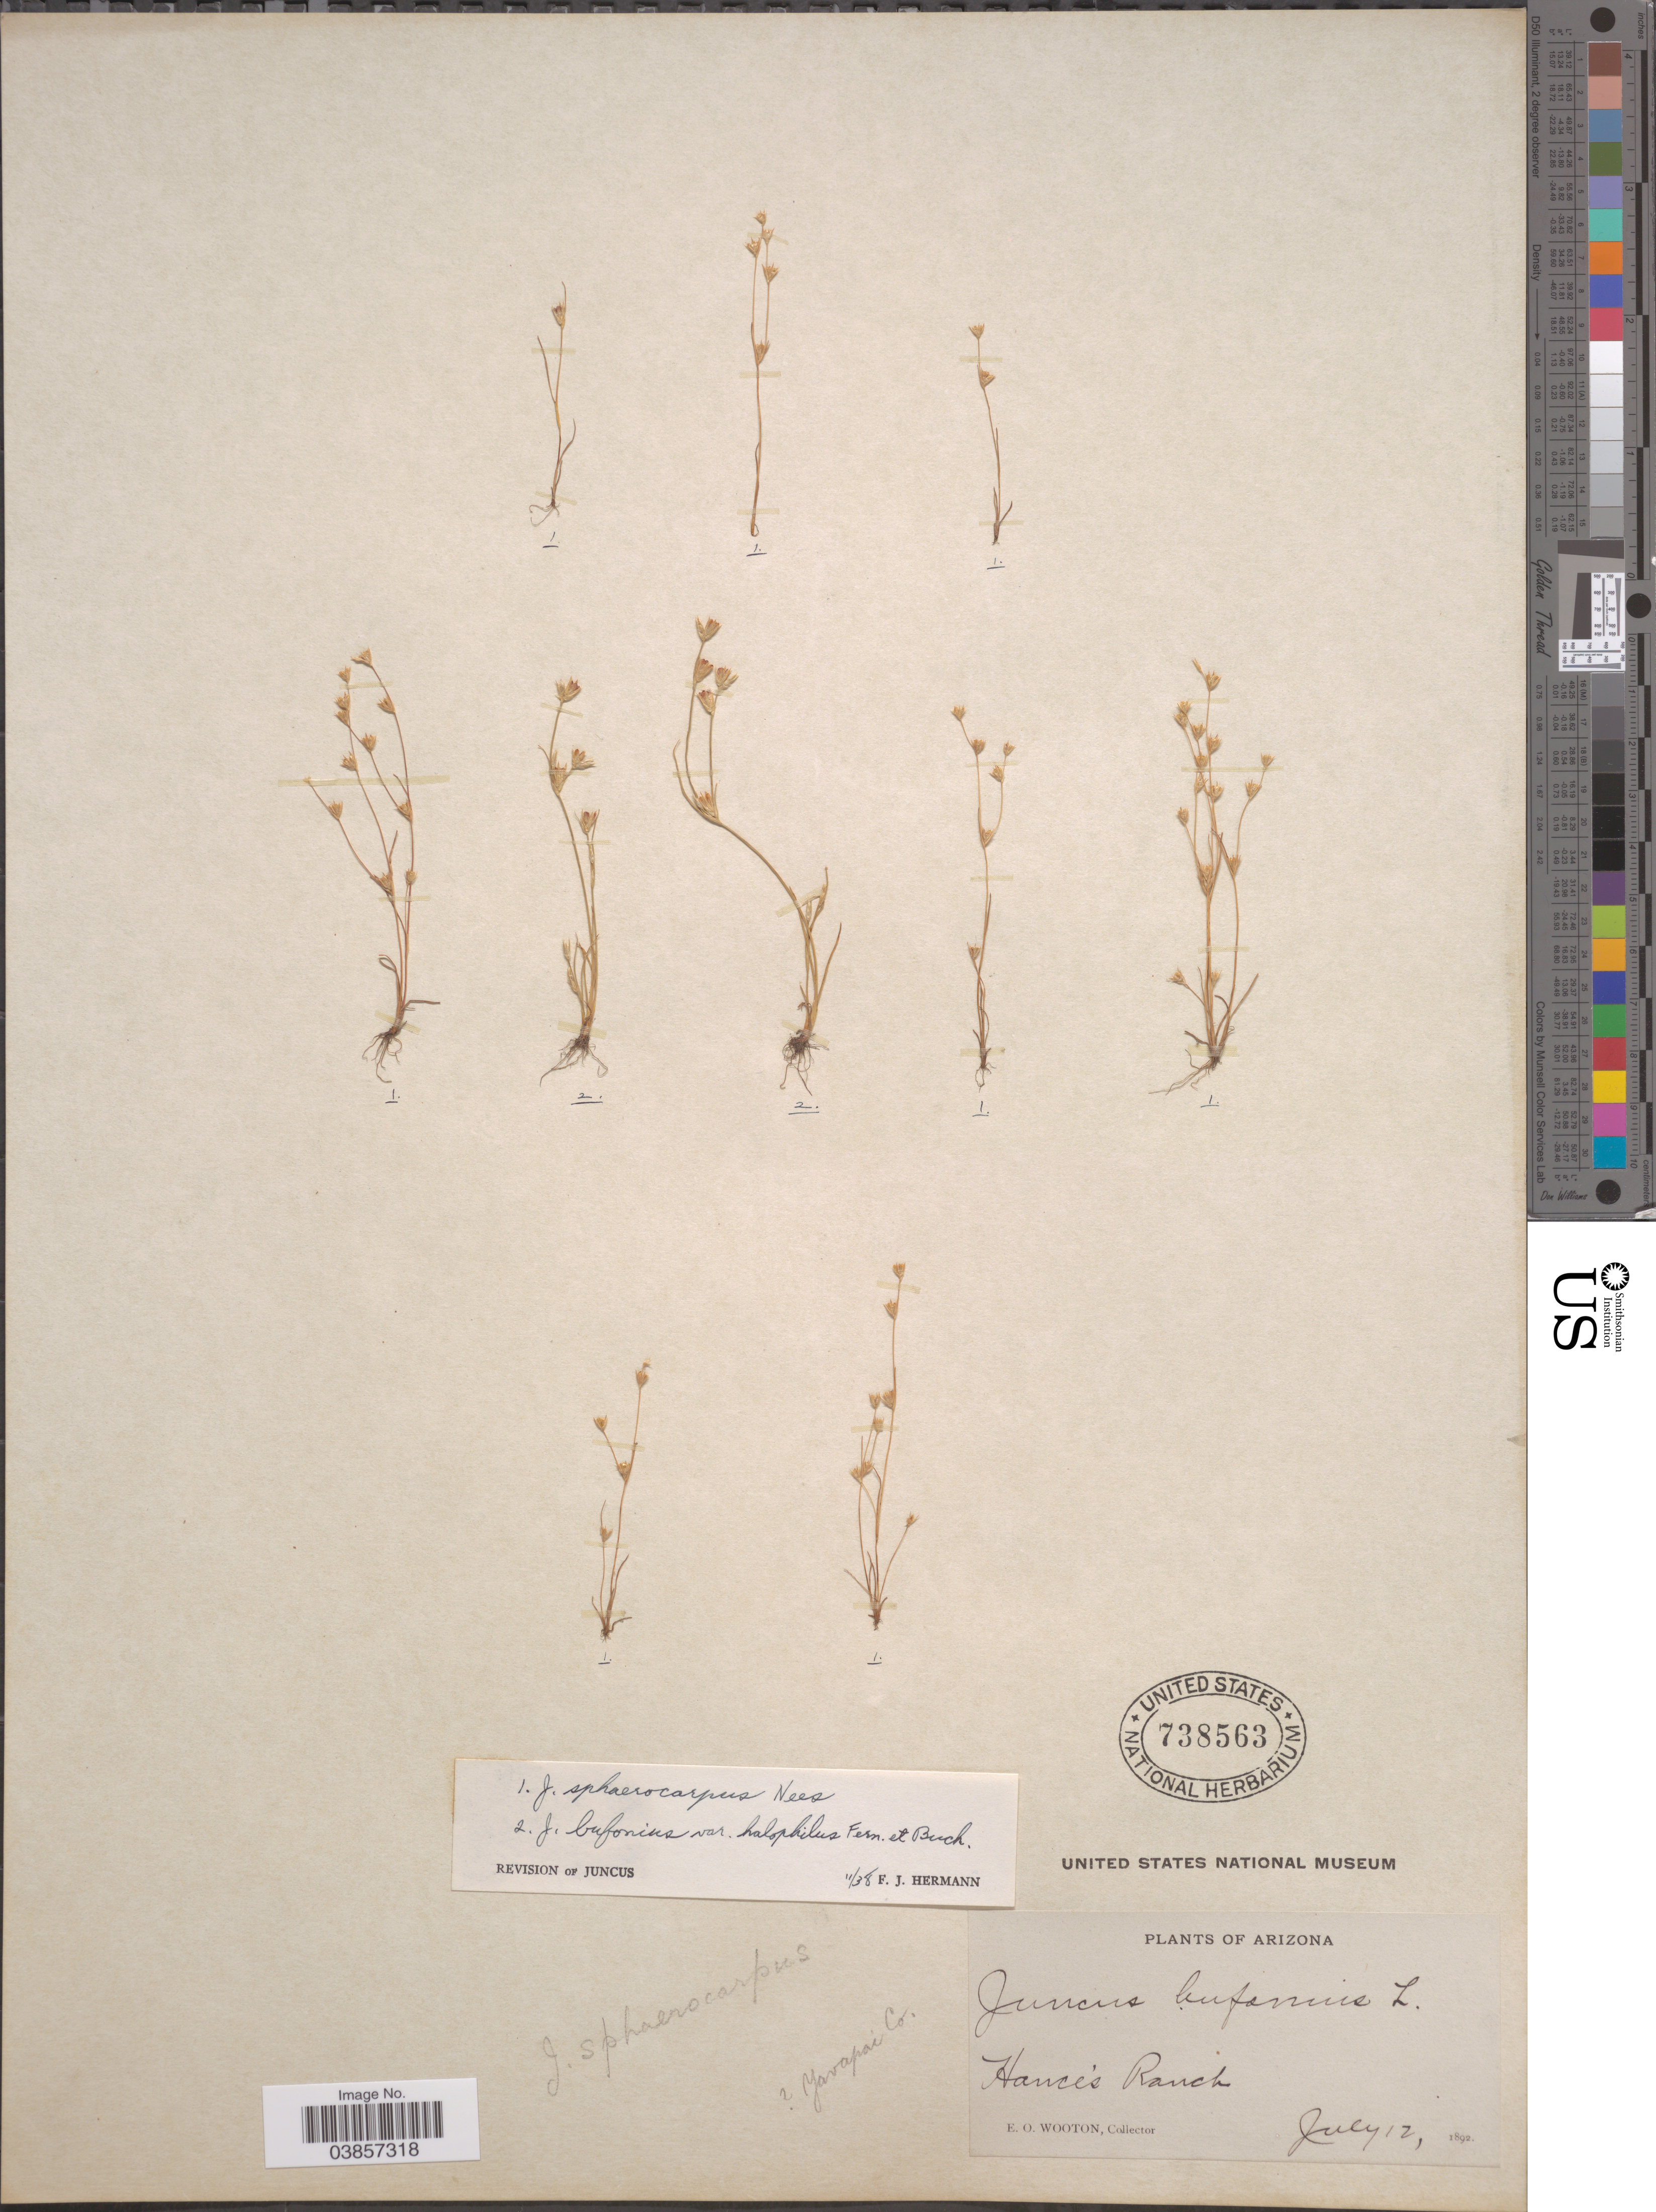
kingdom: Plantae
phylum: Tracheophyta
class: Liliopsida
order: Poales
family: Juncaceae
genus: Juncus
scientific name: Juncus sphaerocarpus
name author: Nees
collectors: E. O. Wooton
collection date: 1892-07-12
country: United States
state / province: Arizona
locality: Hance's Ranch. Yavapai Co.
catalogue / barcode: US 738563